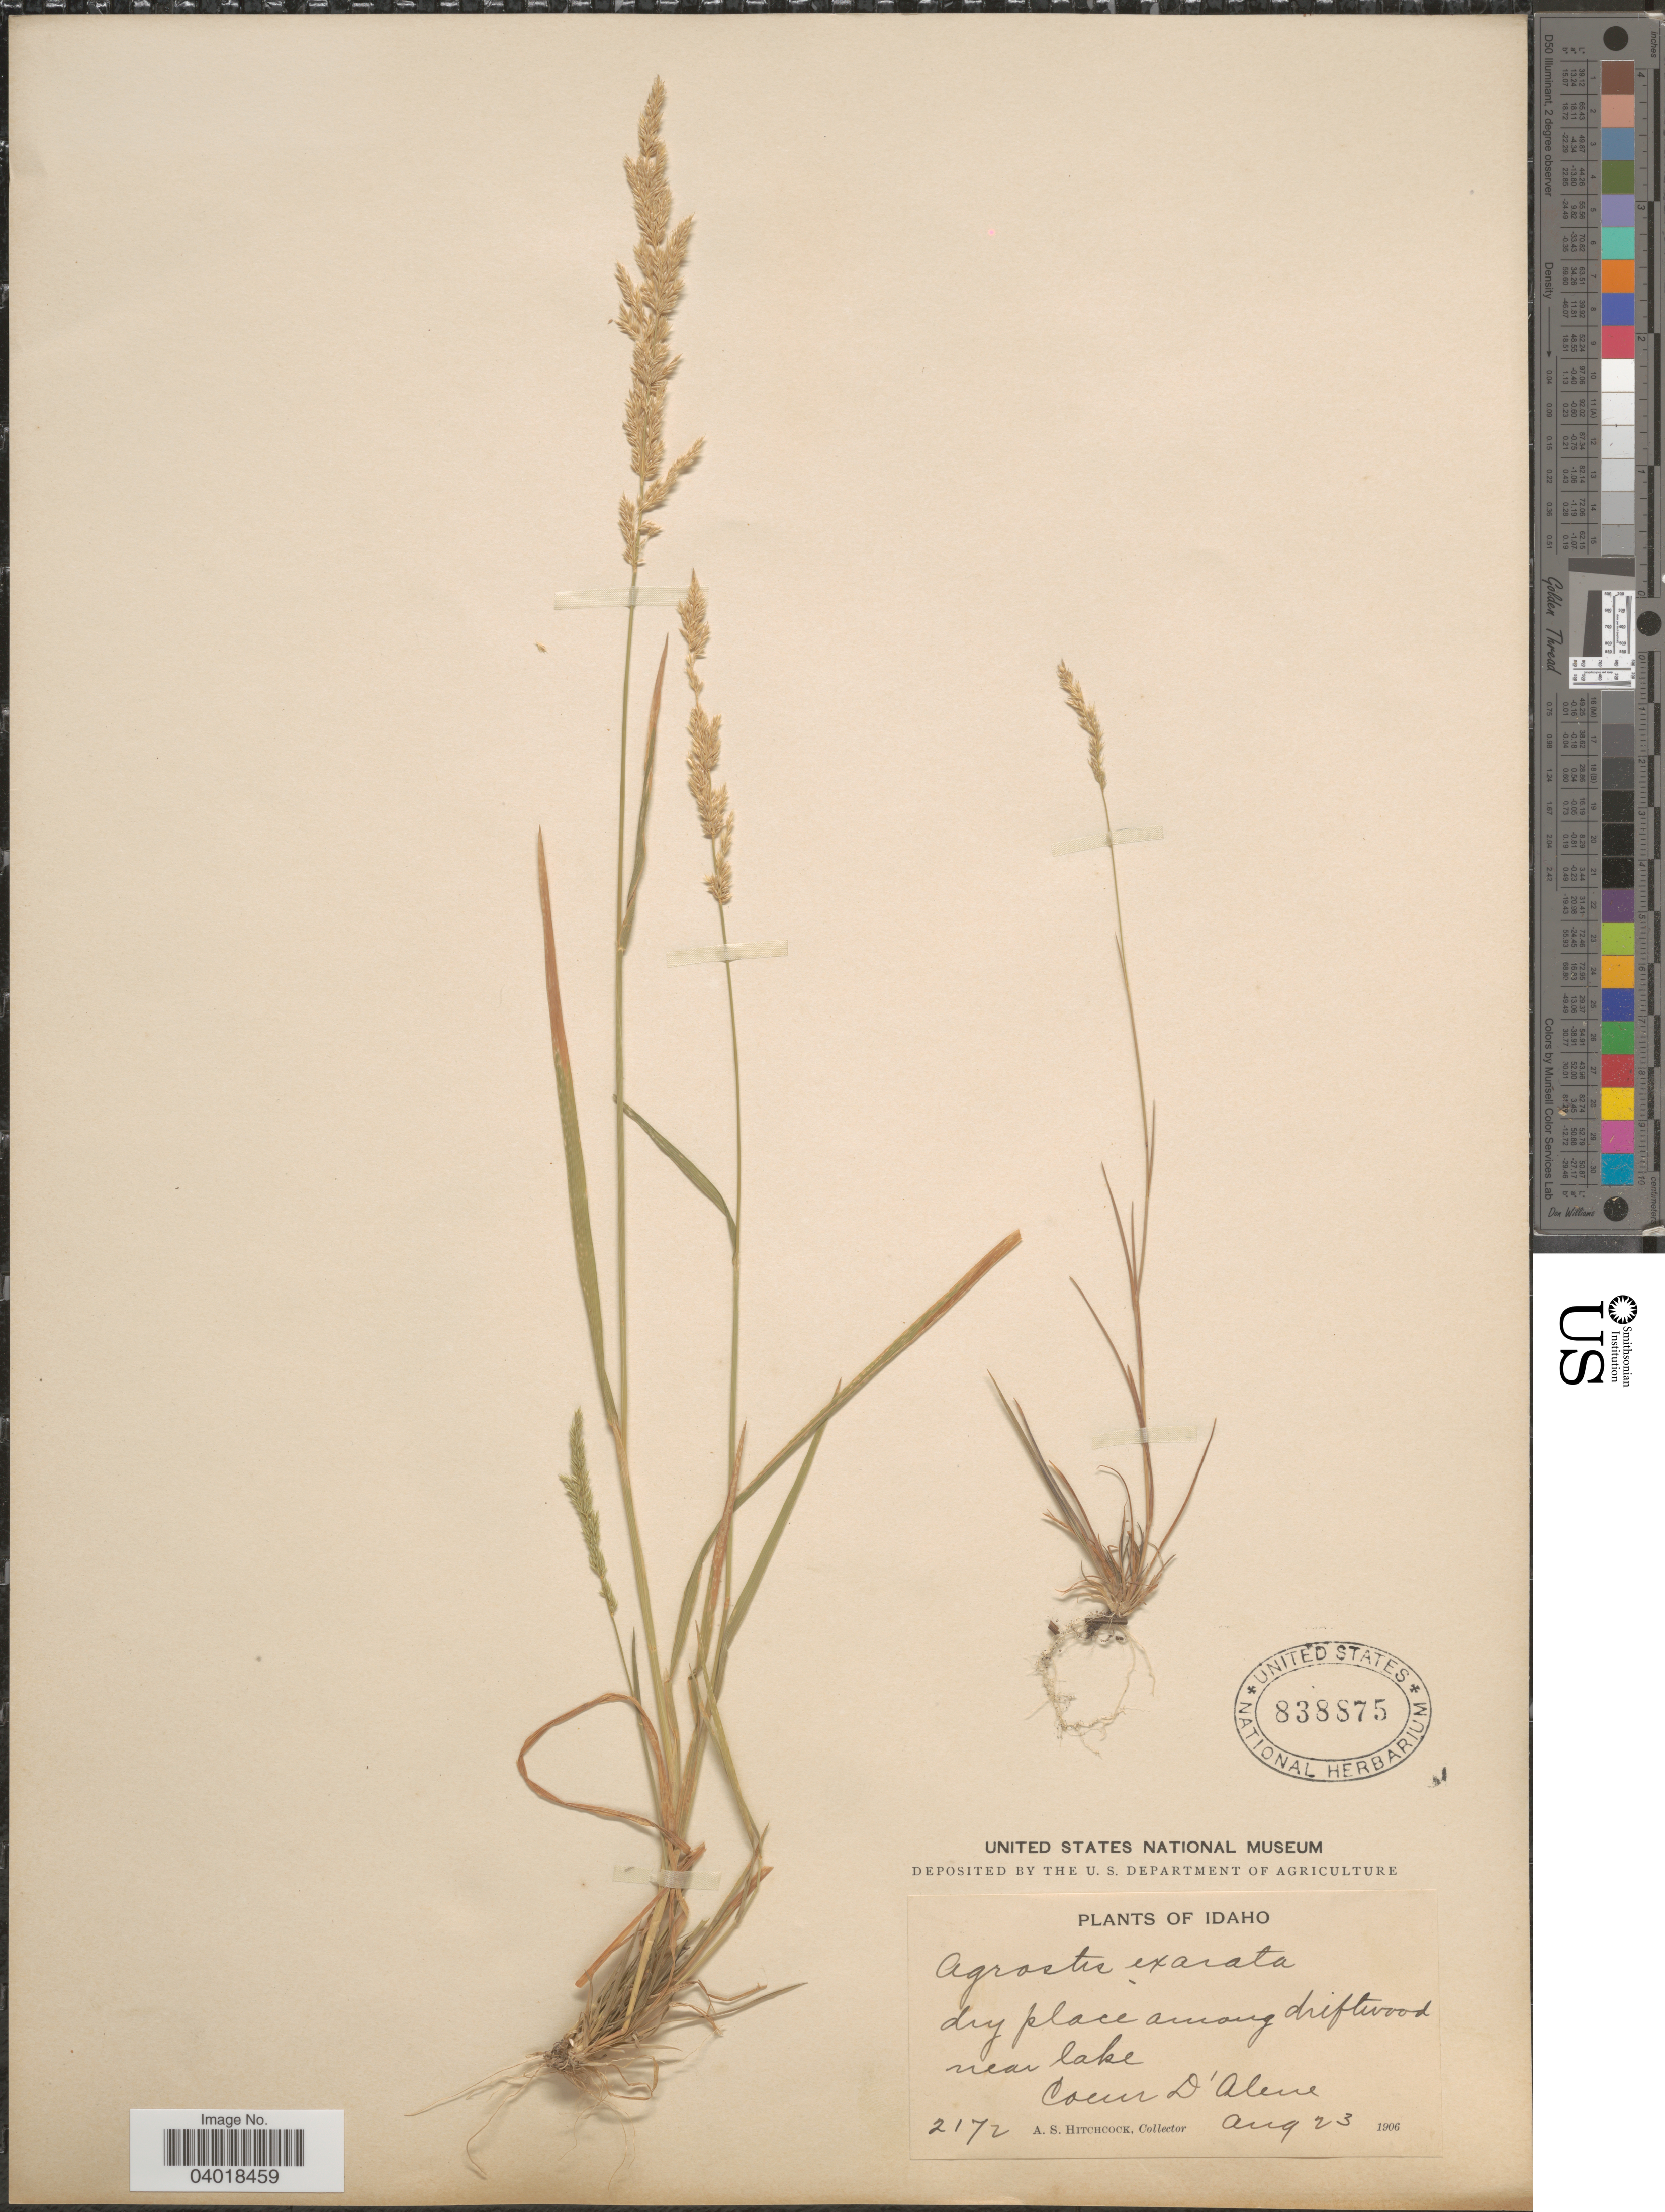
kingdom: Plantae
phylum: Tracheophyta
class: Liliopsida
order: Poales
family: Poaceae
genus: Agrostis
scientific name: Agrostis exarata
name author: Trin.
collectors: A. S. Hitchcock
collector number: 2172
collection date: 1906-08-23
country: United States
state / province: Idaho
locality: Driftwood near lake Coeur D'Alene.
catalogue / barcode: US 838875